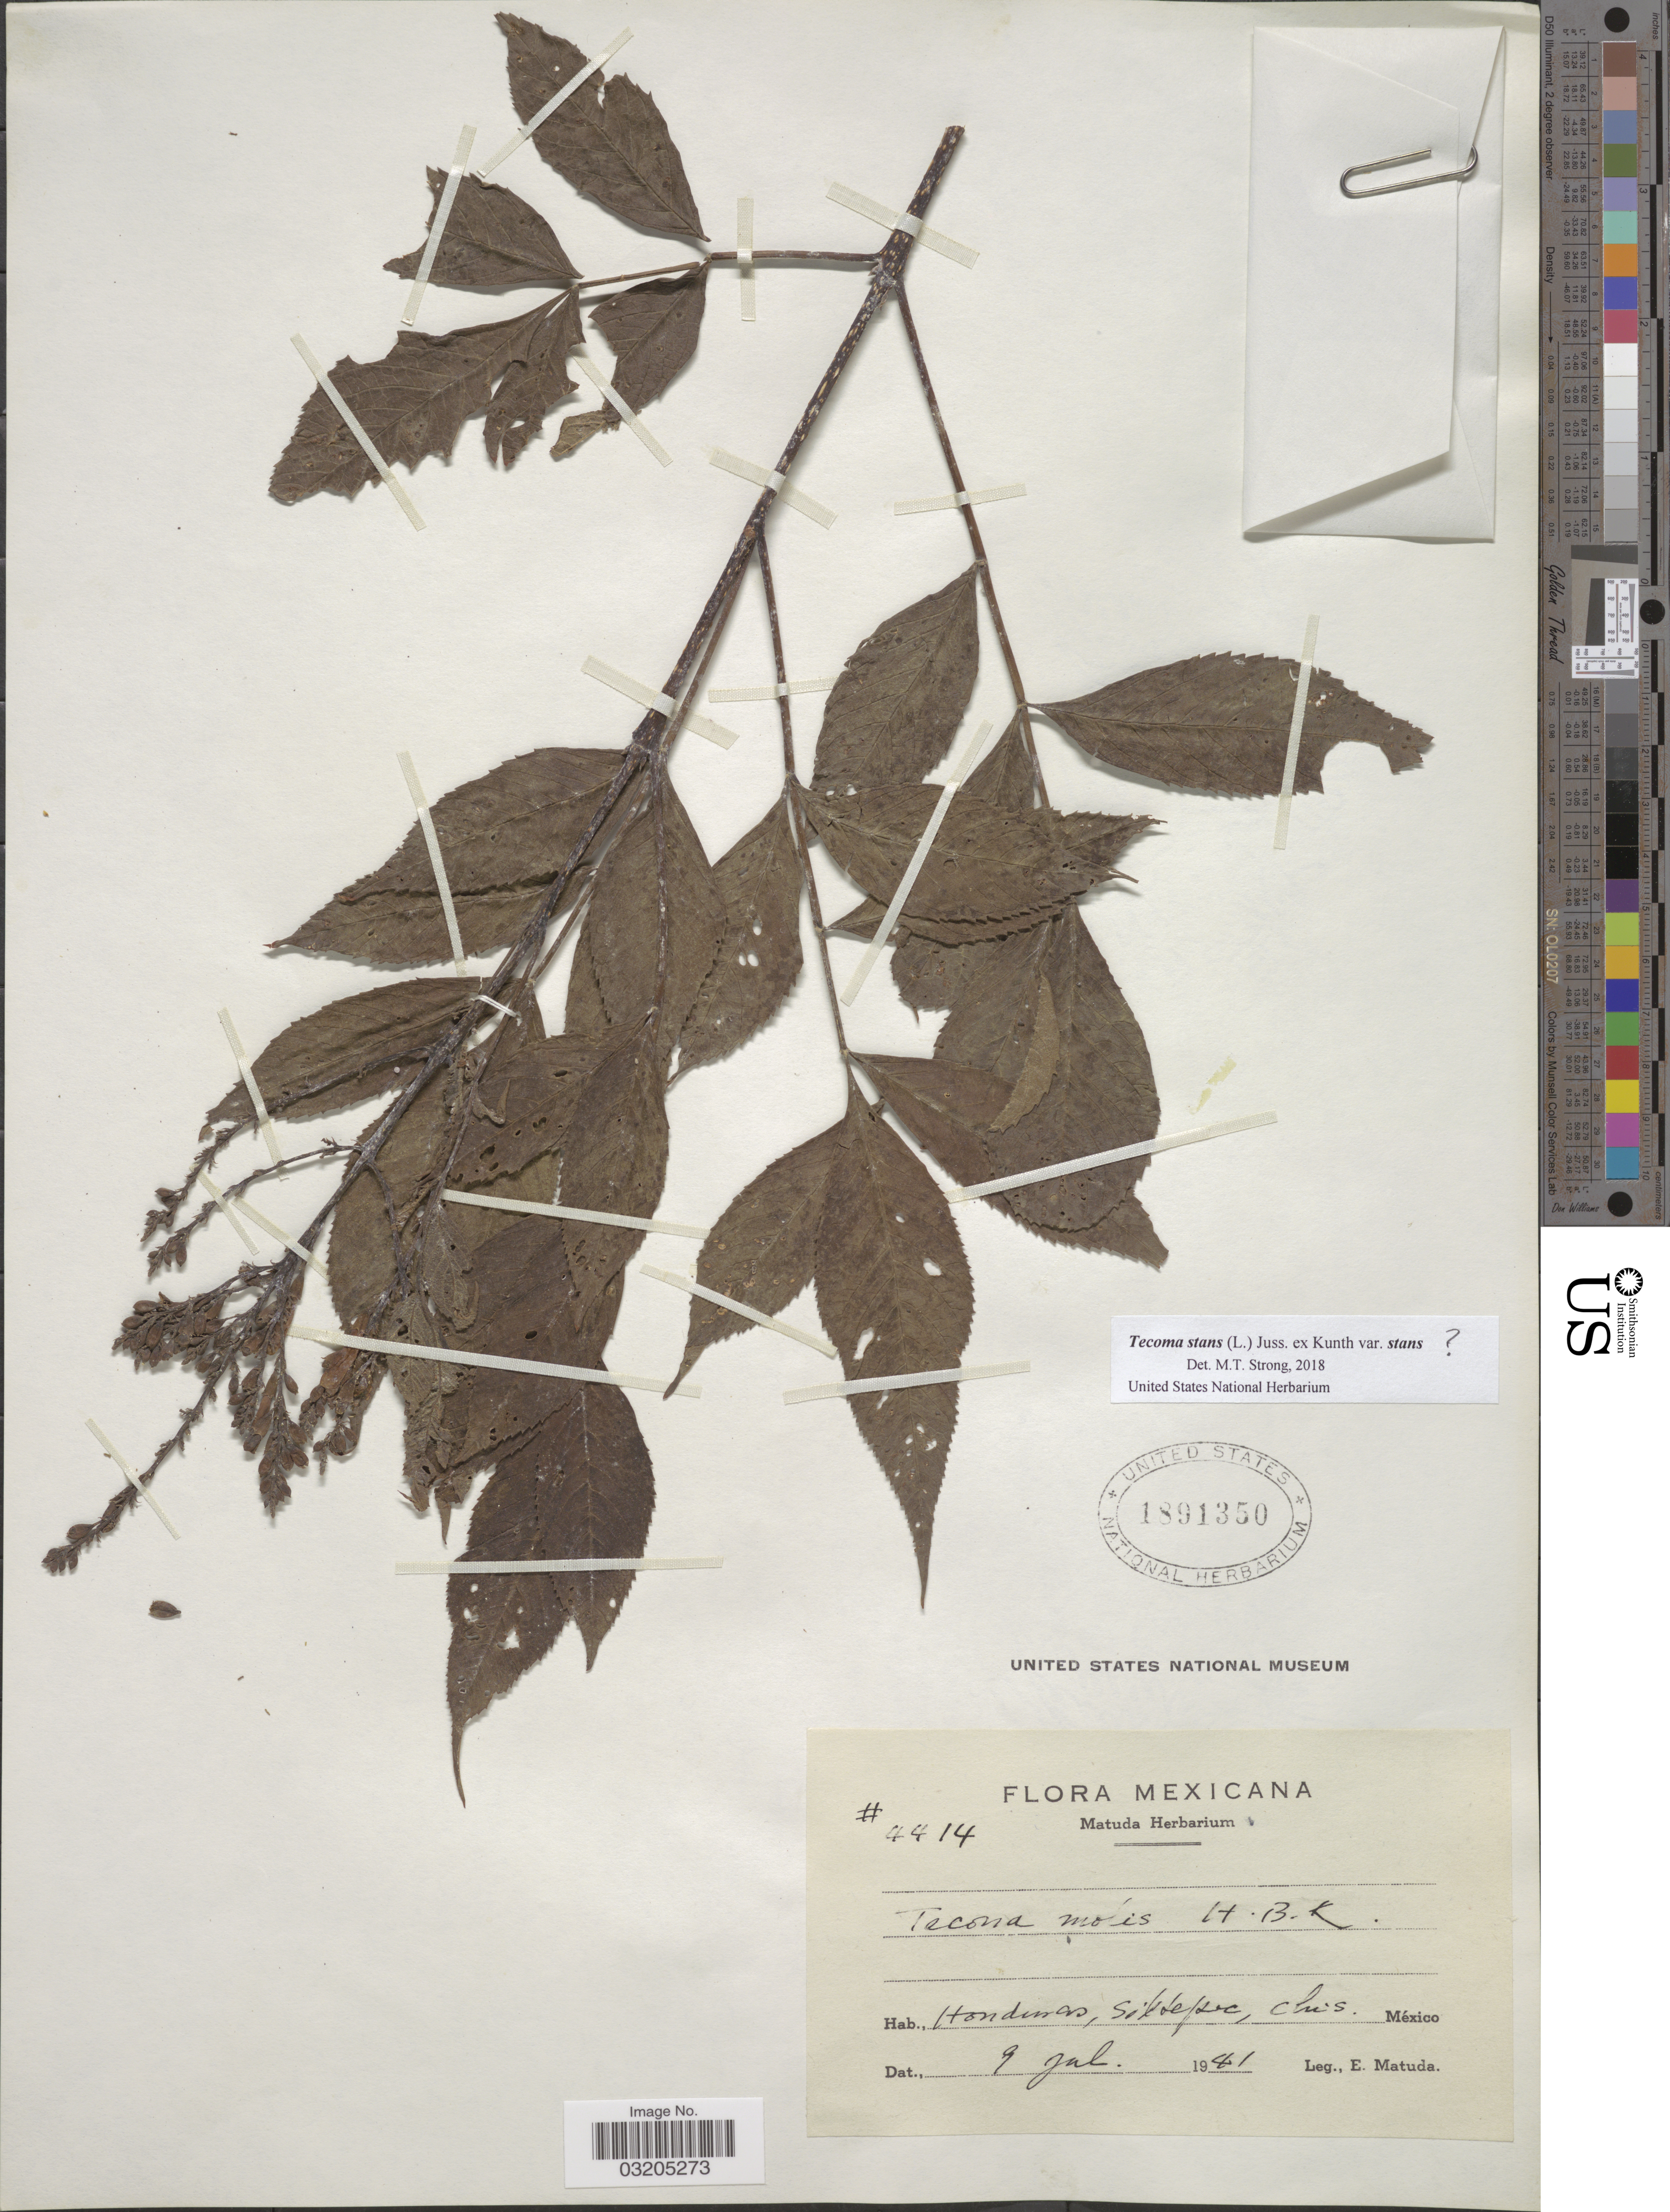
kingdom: Plantae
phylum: Tracheophyta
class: Magnoliopsida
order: Lamiales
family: Bignoniaceae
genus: Tecoma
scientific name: Tecoma stans var. stans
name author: (L.) Juss. ex Kunth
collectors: E. Matuda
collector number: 4414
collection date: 1941-07-09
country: Mexico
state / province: Chiapas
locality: Honduras, Siltepec.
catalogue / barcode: US 1891350